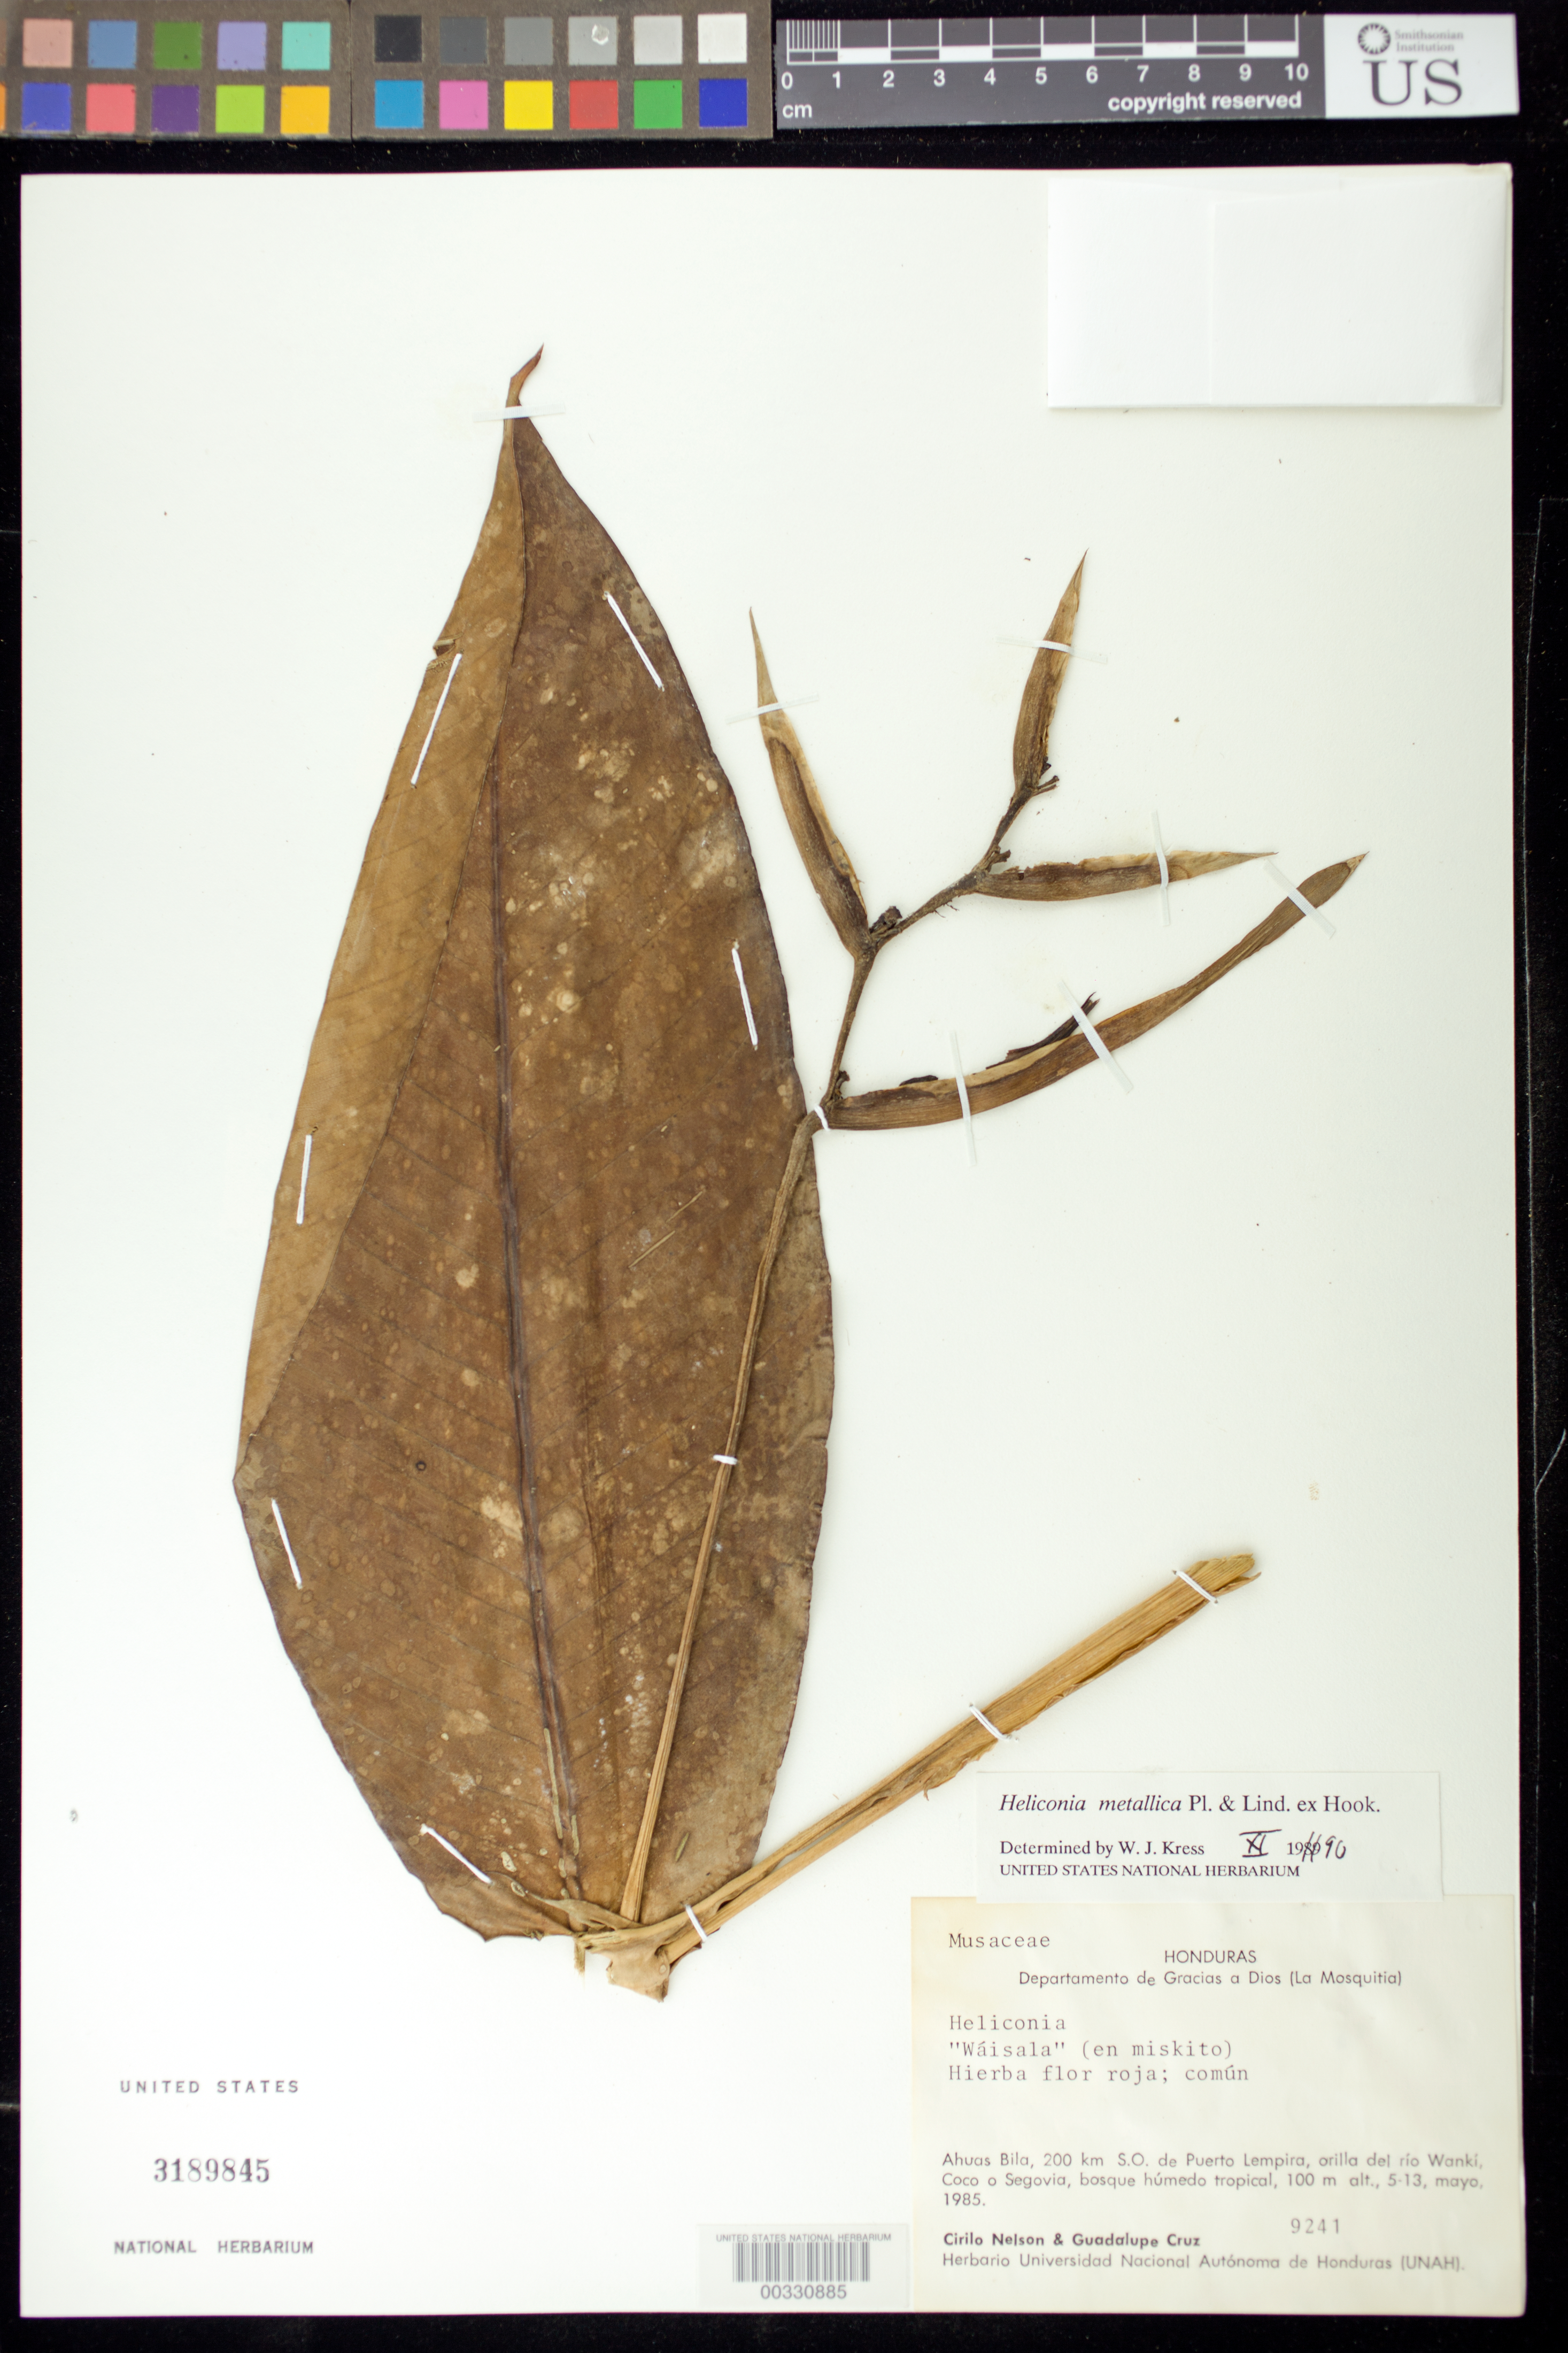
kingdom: Plantae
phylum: Tracheophyta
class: Liliopsida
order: Zingiberales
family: Heliconiaceae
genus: Heliconia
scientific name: Heliconia metallica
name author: Planch. & Linden ex Hook.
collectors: C. H. Nelson & G. Cruz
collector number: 9241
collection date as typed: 05 May 1985 to 13 May 1985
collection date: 1985-05-05/1985-05-13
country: Honduras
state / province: Gracias de Dios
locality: Gracias a Dios (La Mosquitia), Ahuras Bila, 200 km SW of Puerto Lempira, bank of río Wanki, Coco or Segovia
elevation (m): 100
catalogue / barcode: US 3189845